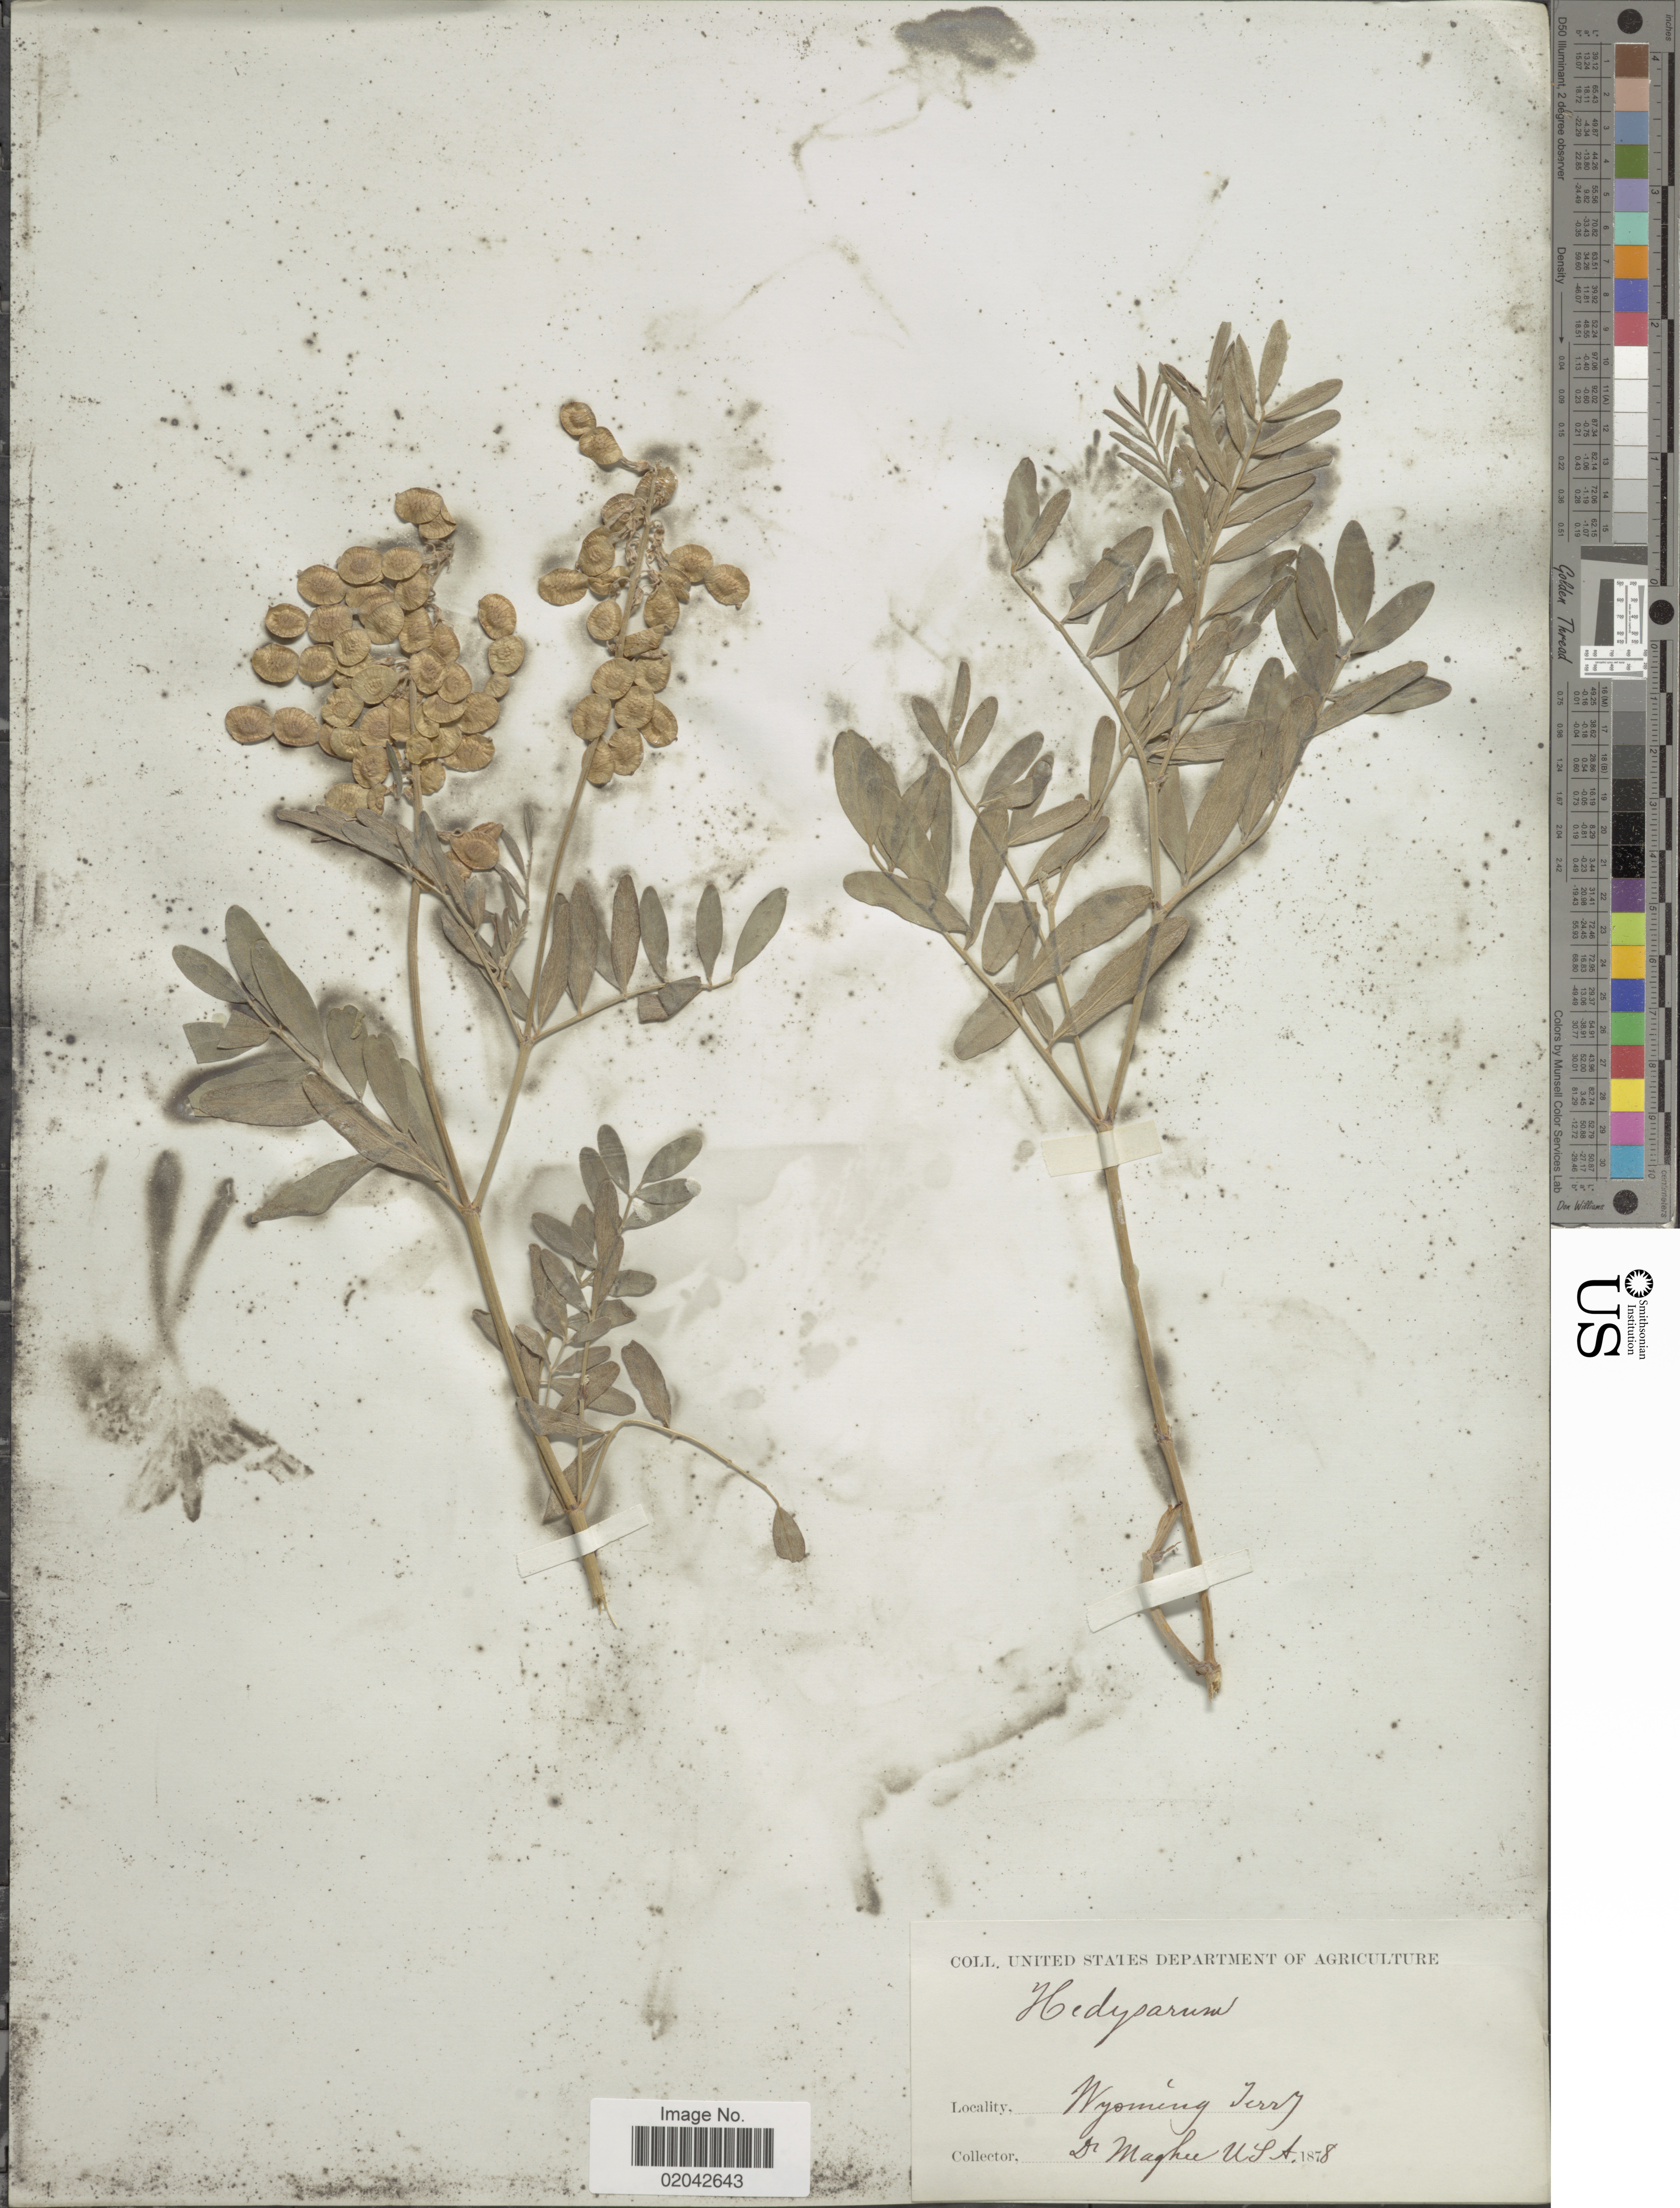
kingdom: Plantae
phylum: Tracheophyta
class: Magnoliopsida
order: Fabales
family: Fabaceae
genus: Hedysarum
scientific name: Hedysarum mackenziei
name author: Richardson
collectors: -. Maghee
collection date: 1878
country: United States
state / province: Wyoming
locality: Wyoming Terr.